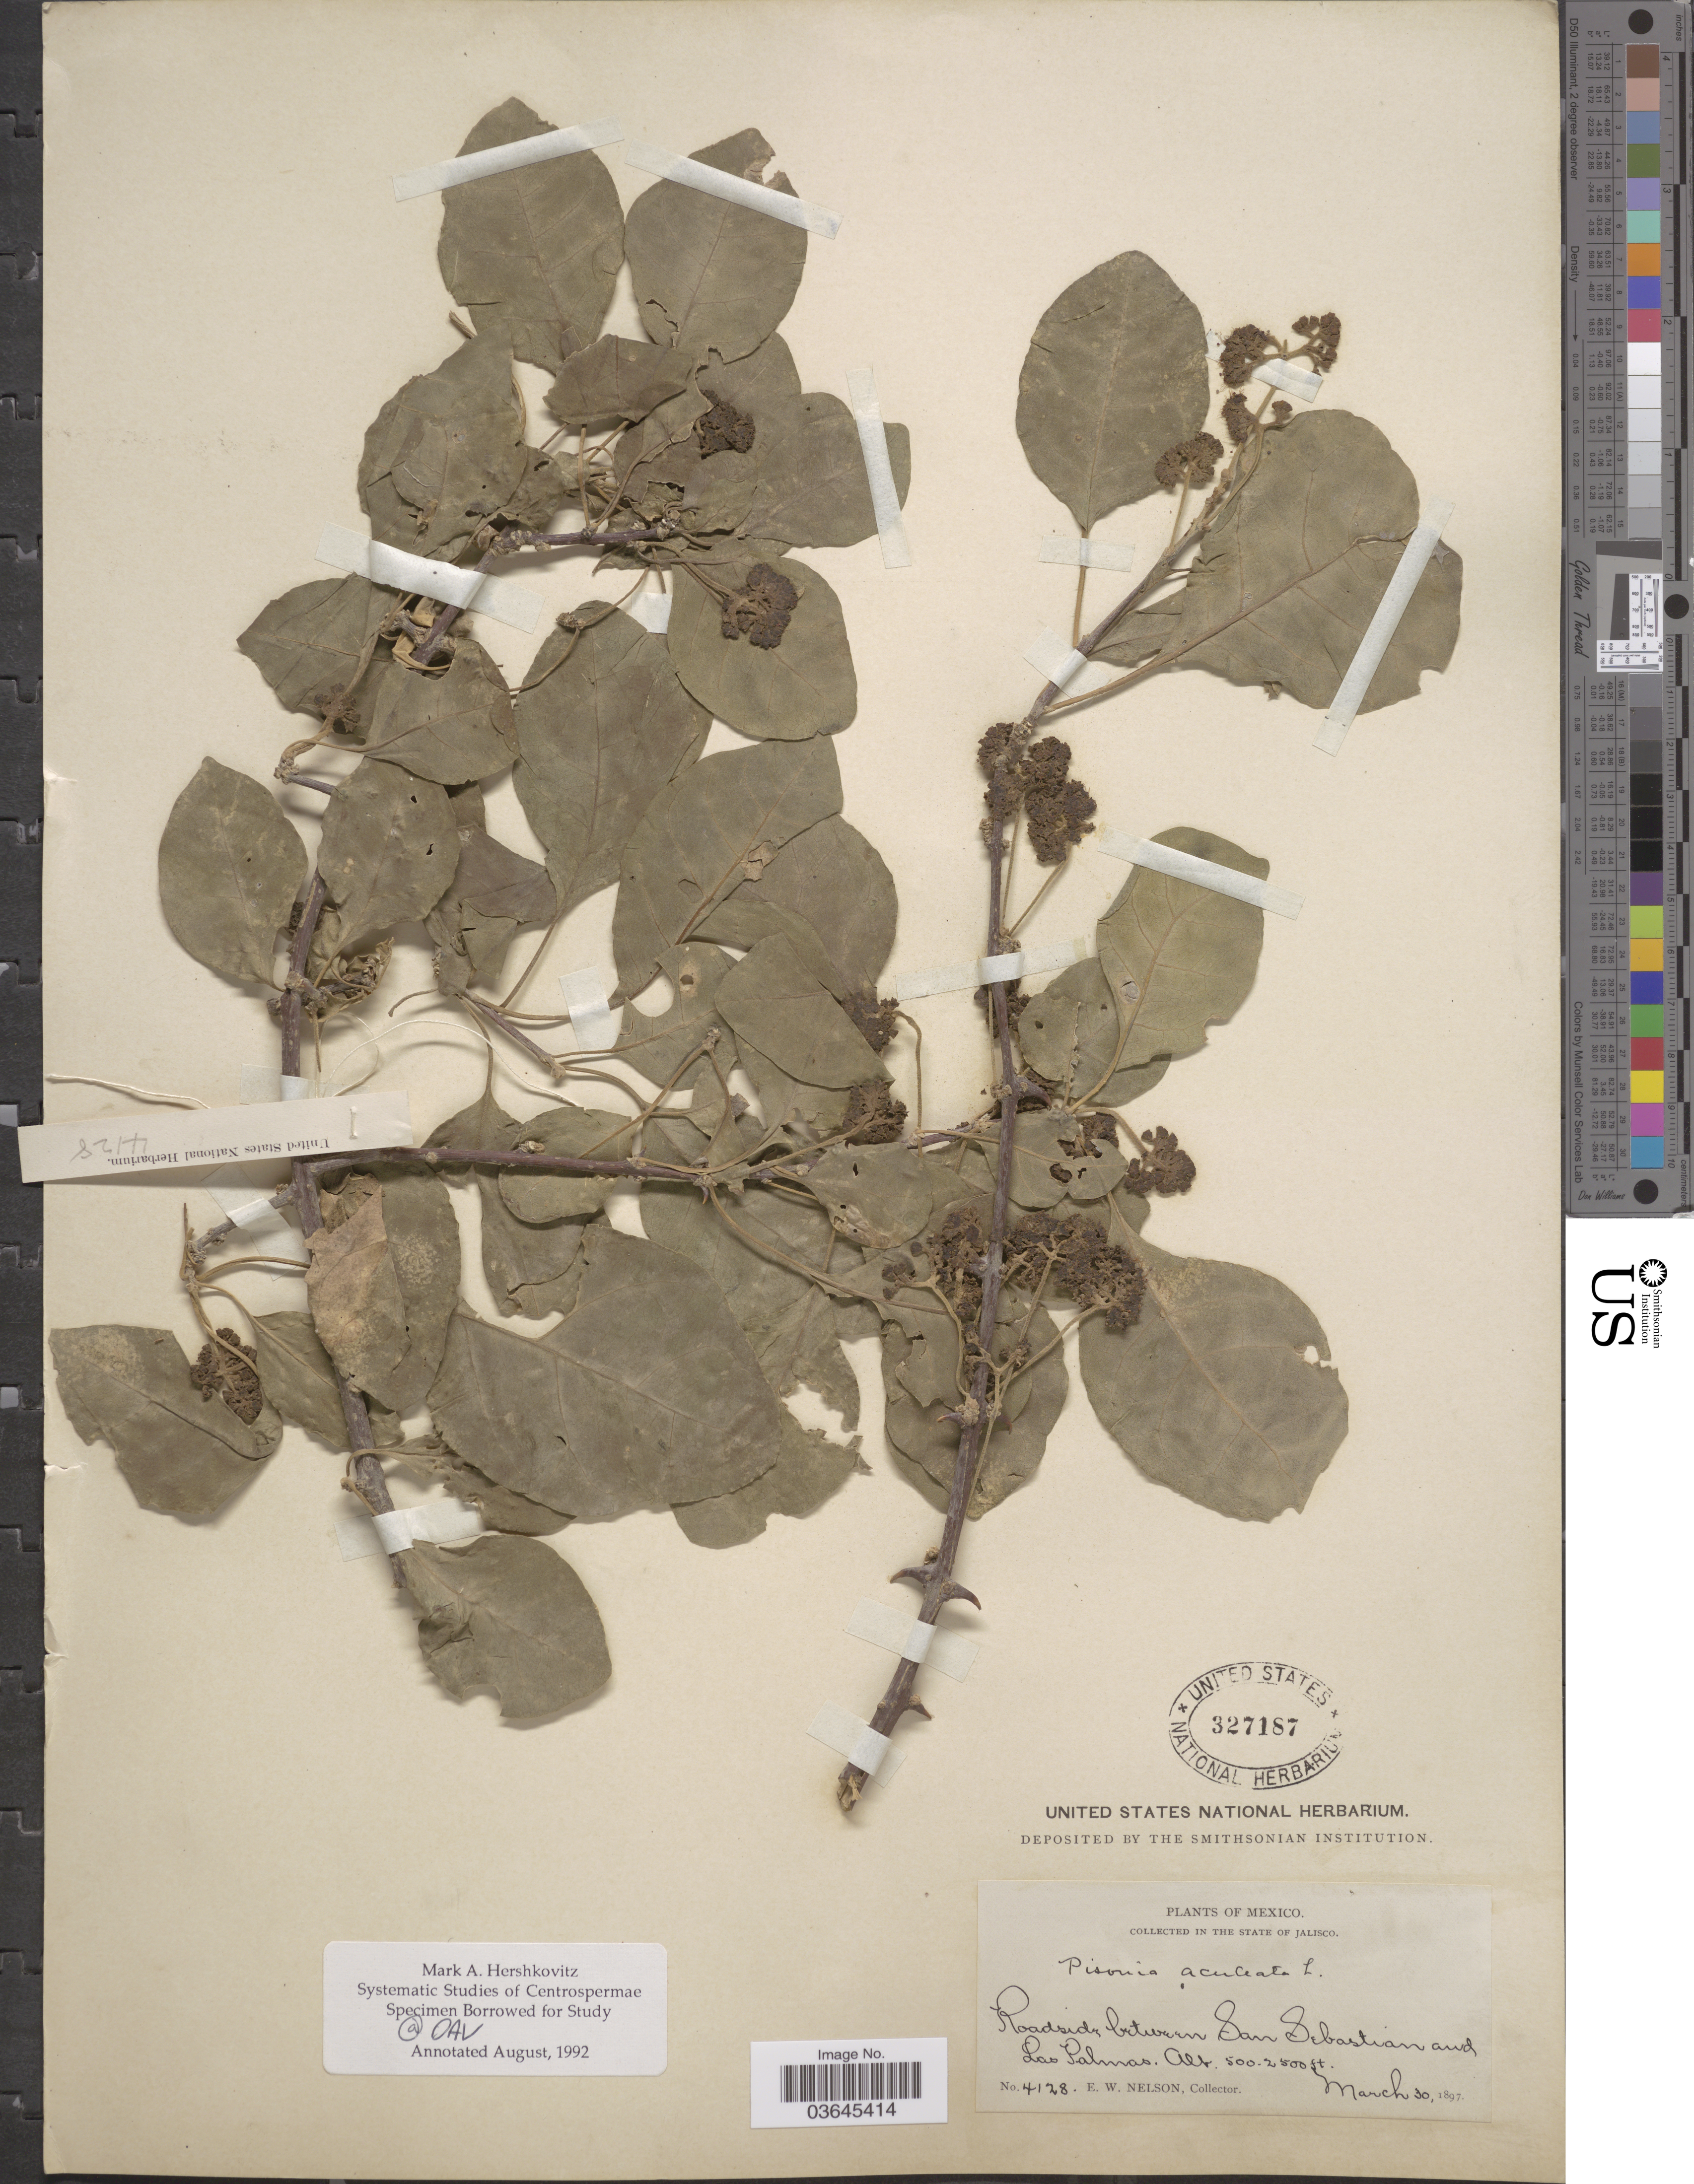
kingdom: Plantae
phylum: Tracheophyta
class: Magnoliopsida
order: Caryophyllales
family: Nyctaginaceae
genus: Pisonia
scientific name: Pisonia aculeata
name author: L.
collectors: E. W. Nelson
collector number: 4128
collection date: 1897-03-30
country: Mexico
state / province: Jalisco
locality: Roadside between San Sebastian and Las Palmas.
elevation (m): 152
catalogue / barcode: US 327187